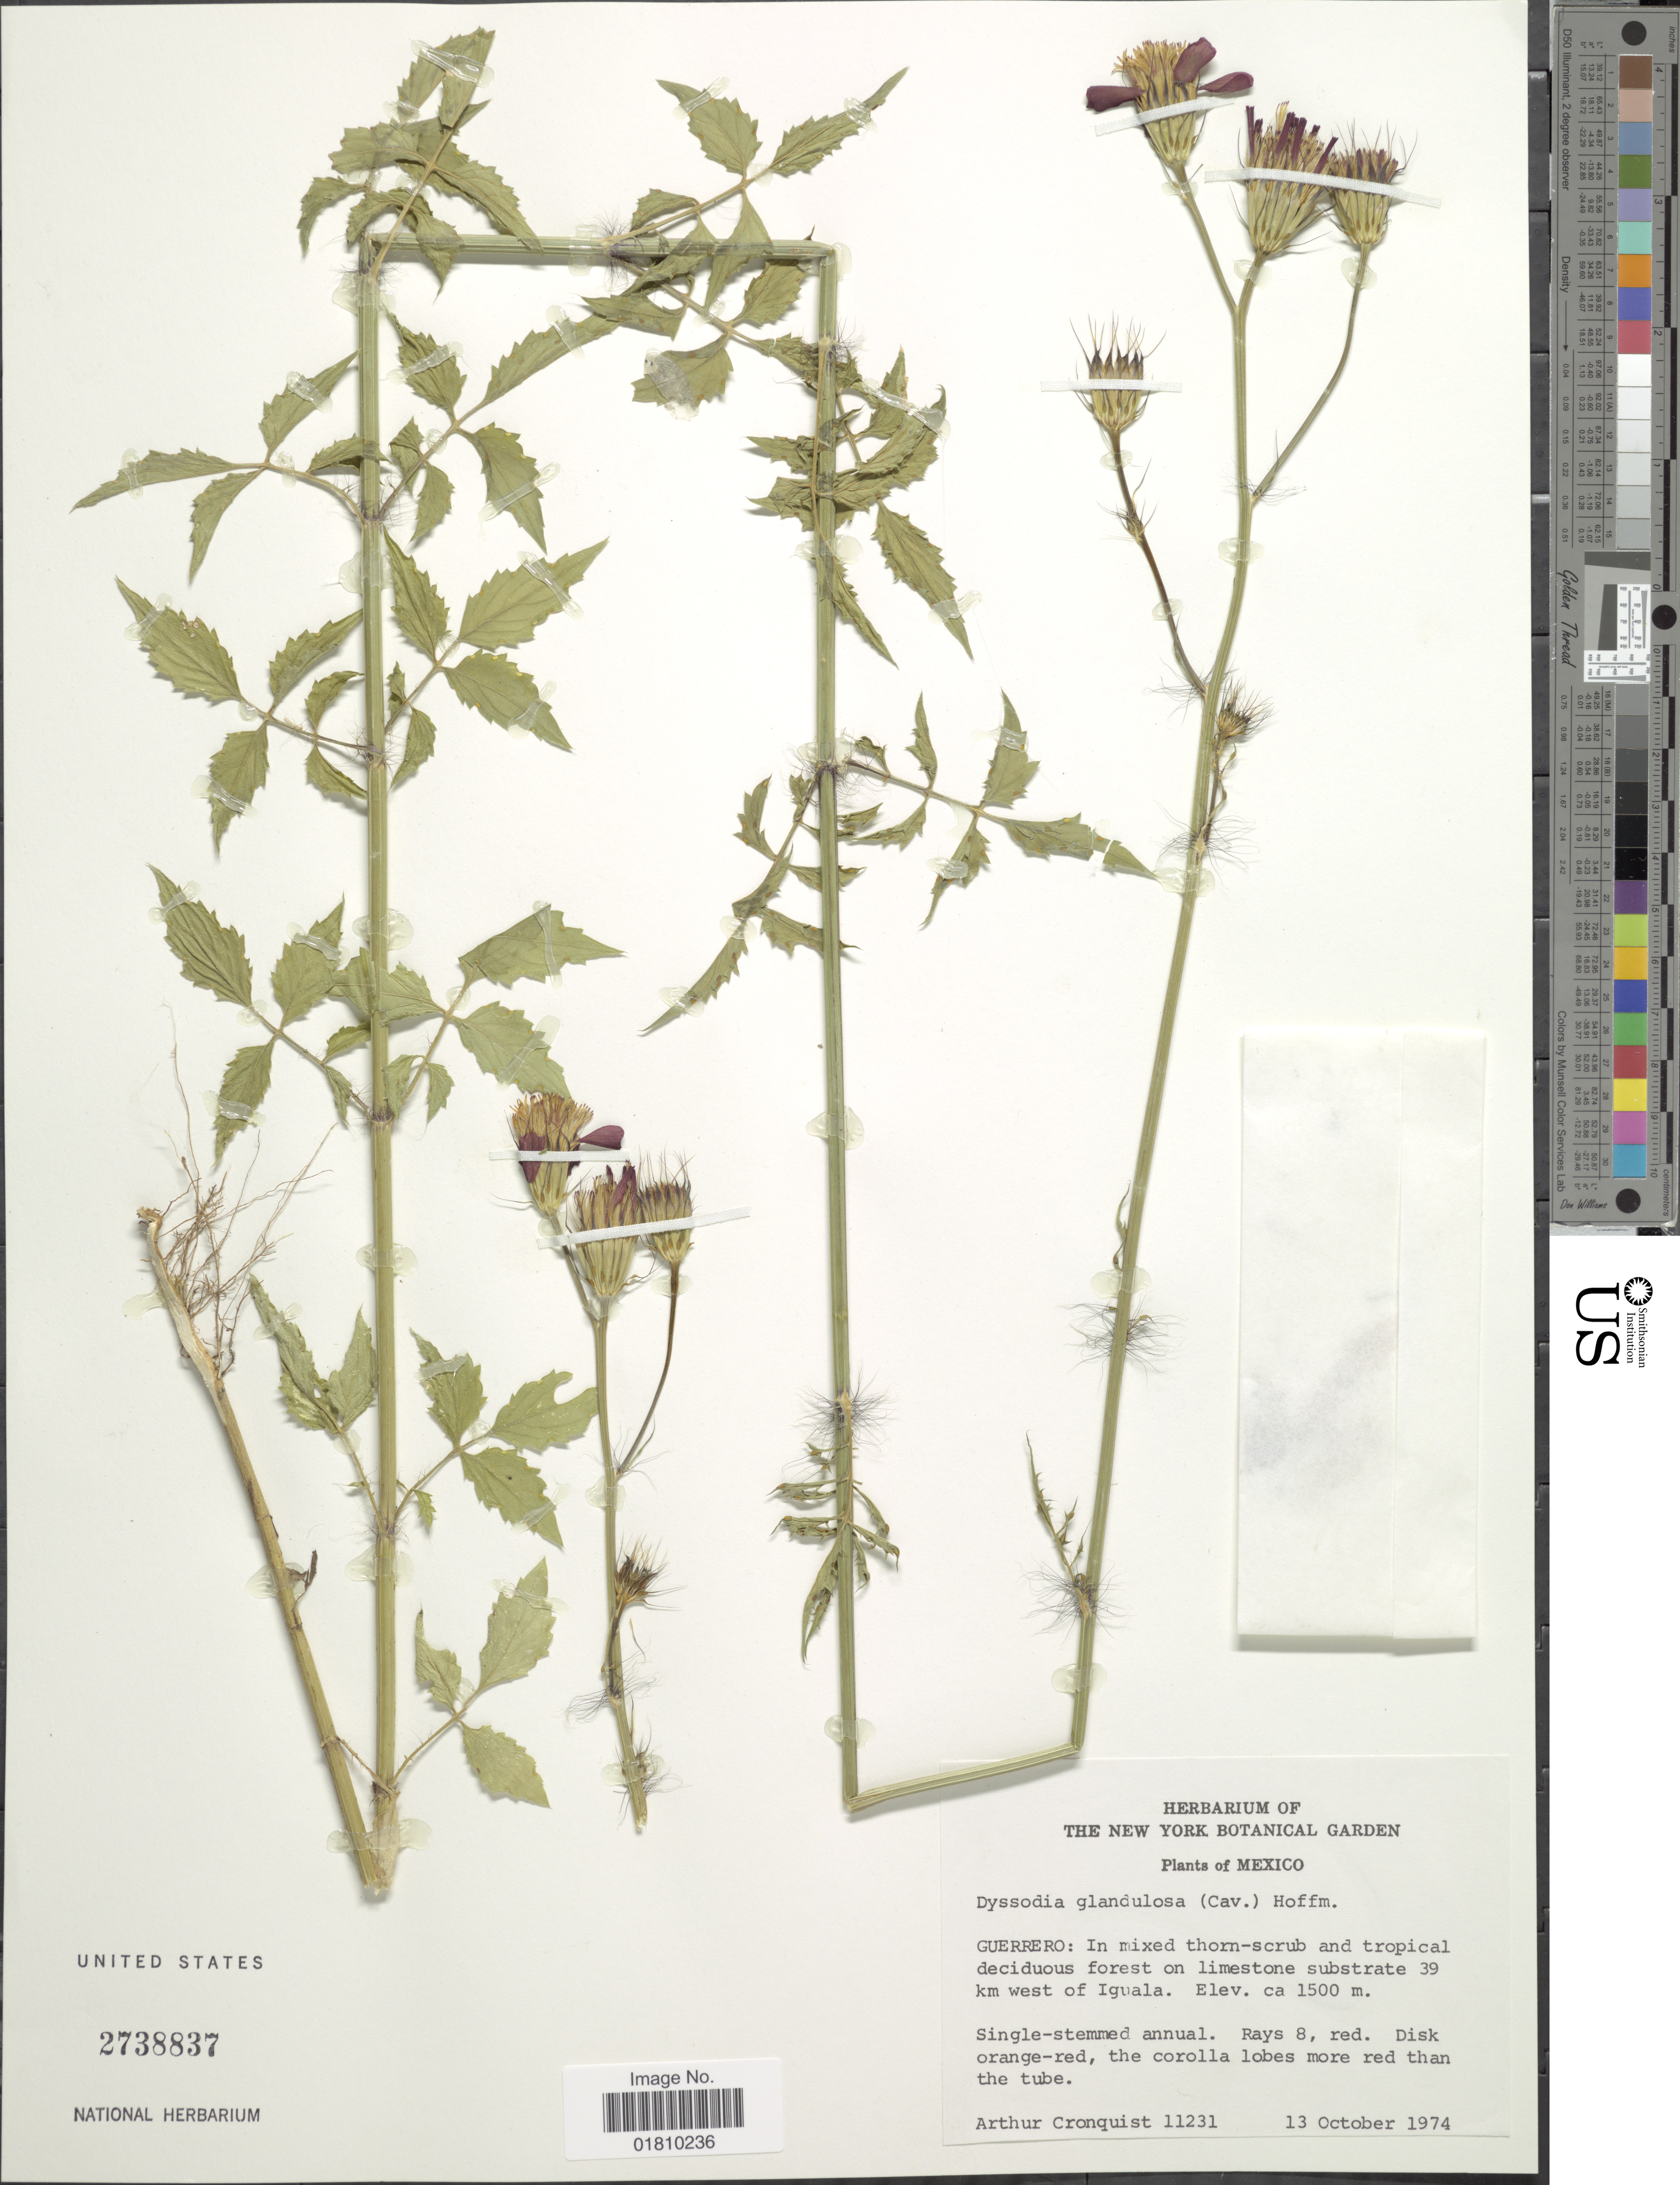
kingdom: Plantae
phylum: Tracheophyta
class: Magnoliopsida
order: Asterales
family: Asteraceae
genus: Adenophyllum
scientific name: Adenophyllum glandulosum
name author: (Cav.) Strother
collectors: A. J. Cronquist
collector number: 11231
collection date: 1974-10-13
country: Mexico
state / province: Guerrero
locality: In mixed thorn-scrub and tropical deciduous forest on limestone substrate 39 km west of Iguala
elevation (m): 1500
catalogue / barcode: US 2738837